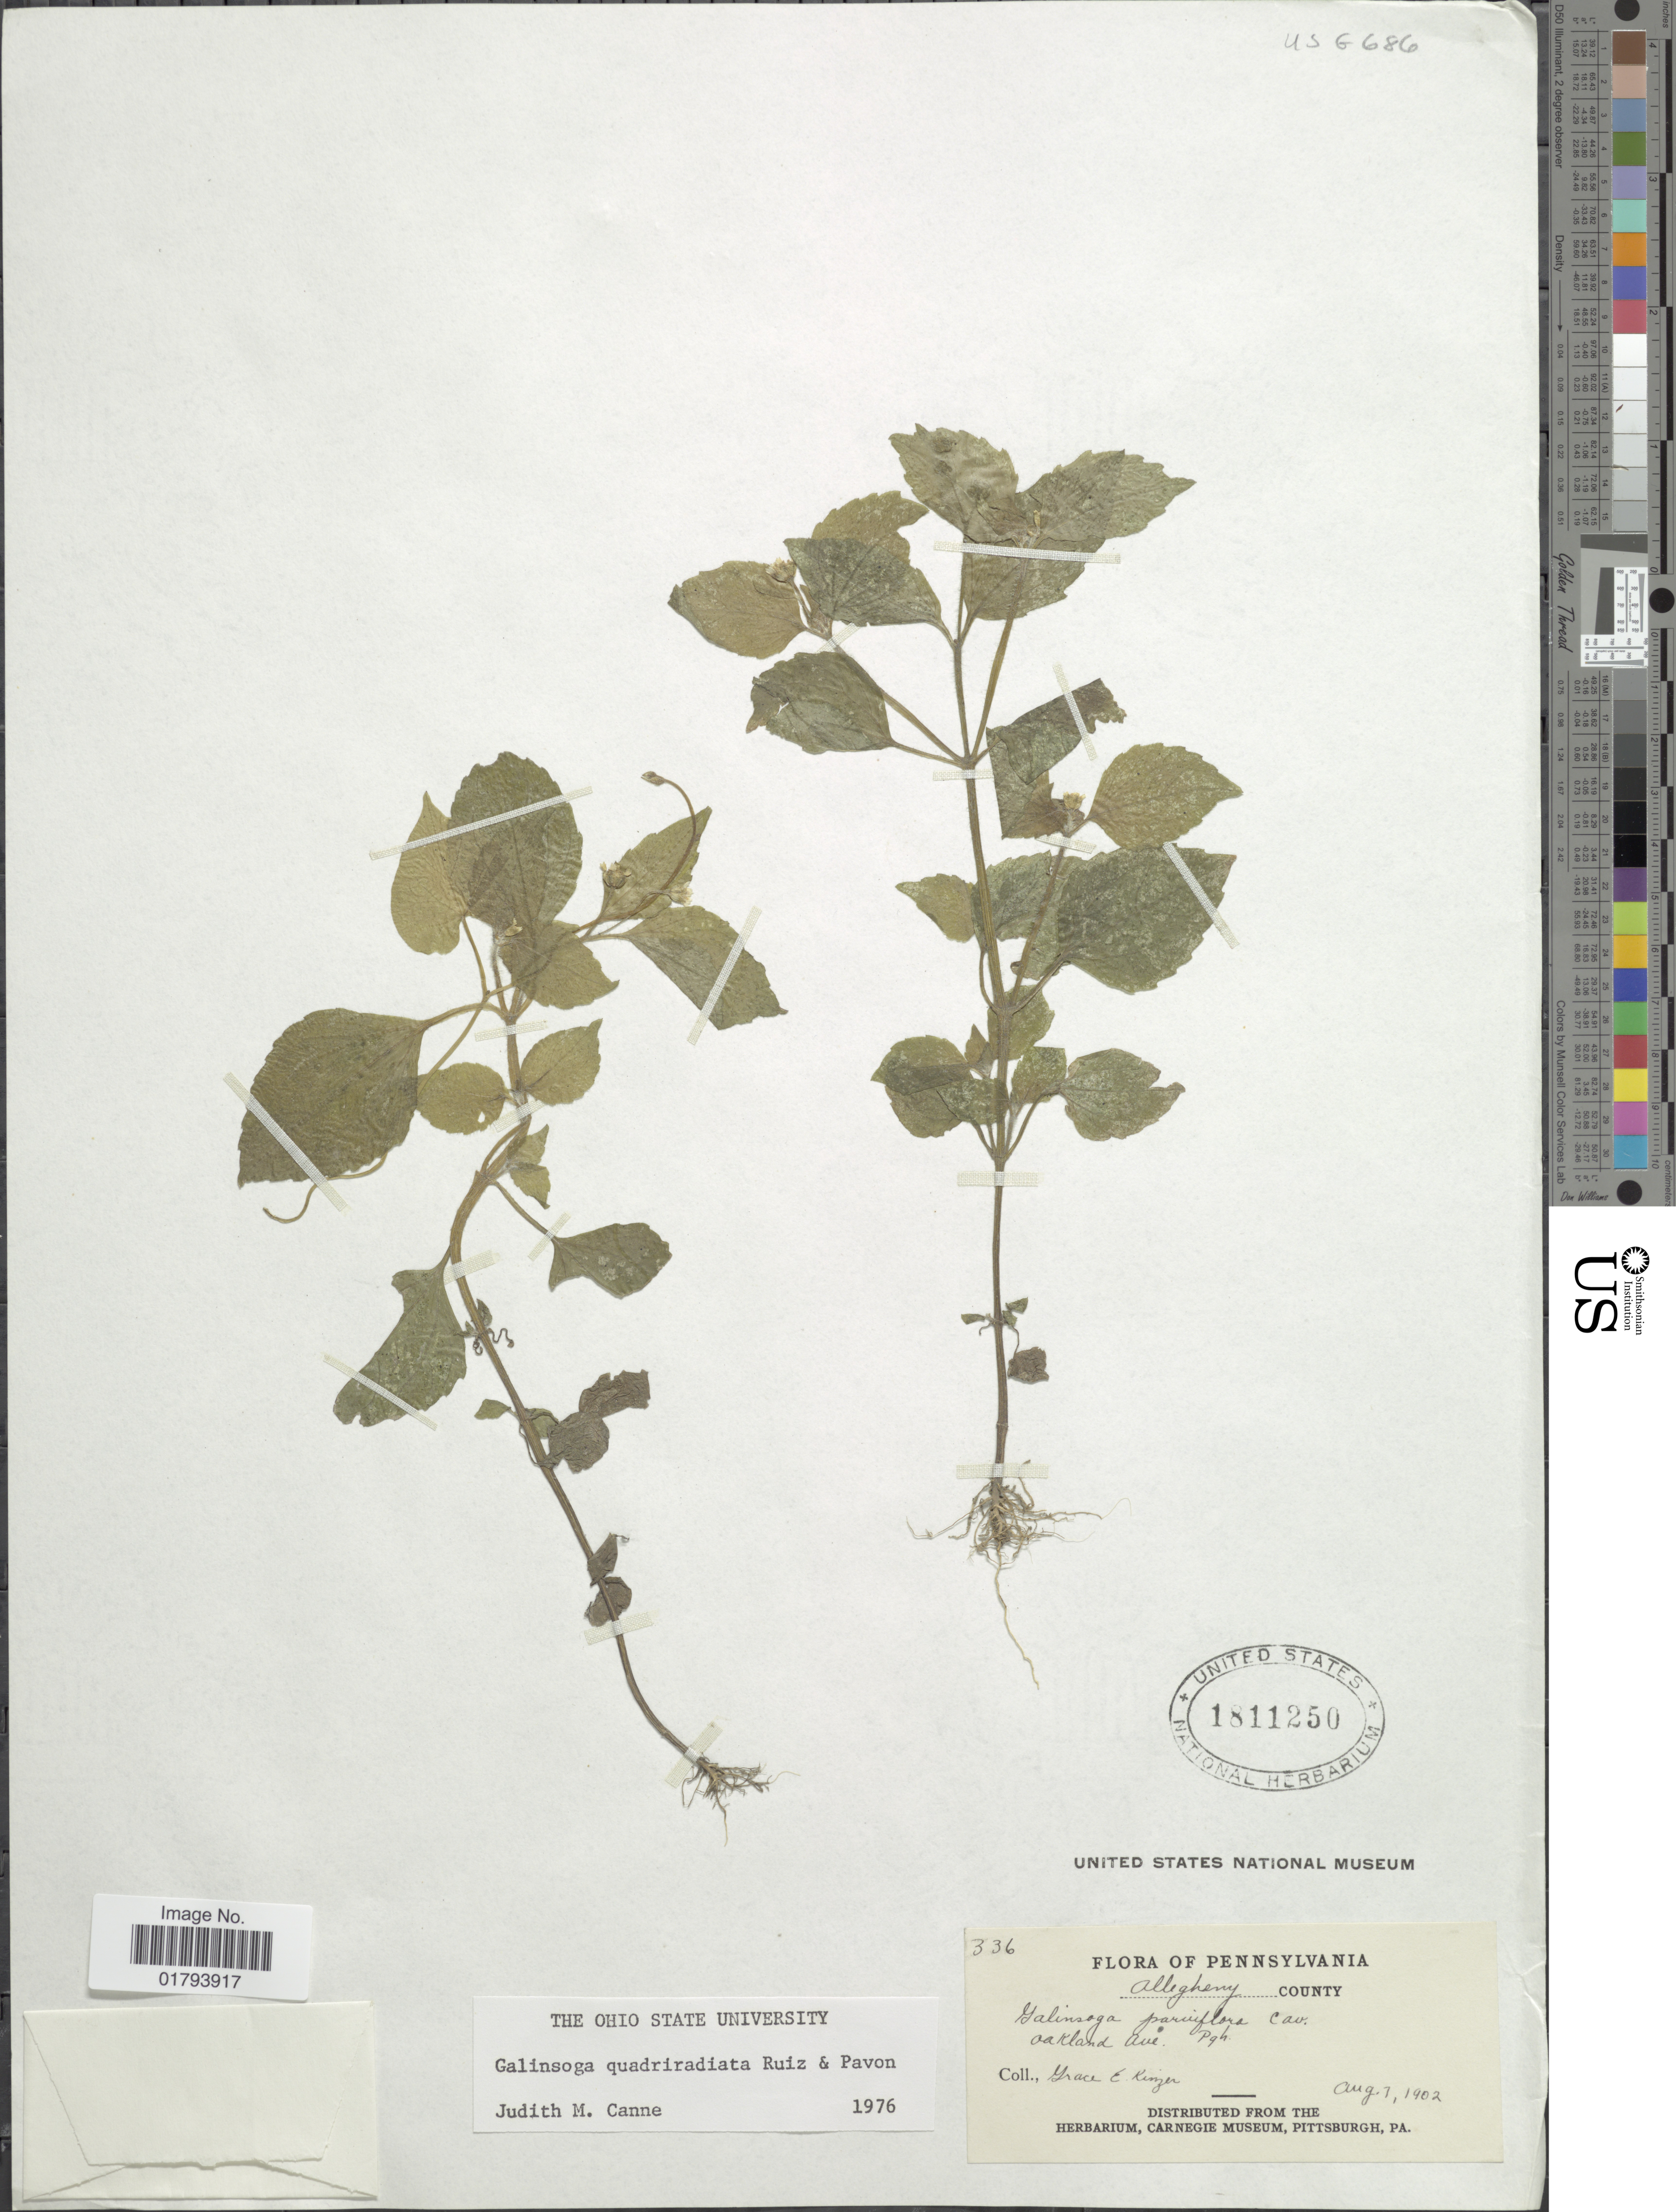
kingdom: Plantae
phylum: Tracheophyta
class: Magnoliopsida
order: Asterales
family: Asteraceae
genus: Galinsoga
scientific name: Galinsoga quadriradiata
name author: Ruiz & Pav.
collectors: G. K. Jennings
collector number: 336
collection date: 1902-08-07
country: United States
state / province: Pennsylvania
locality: Allegheny County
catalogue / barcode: US 1811250